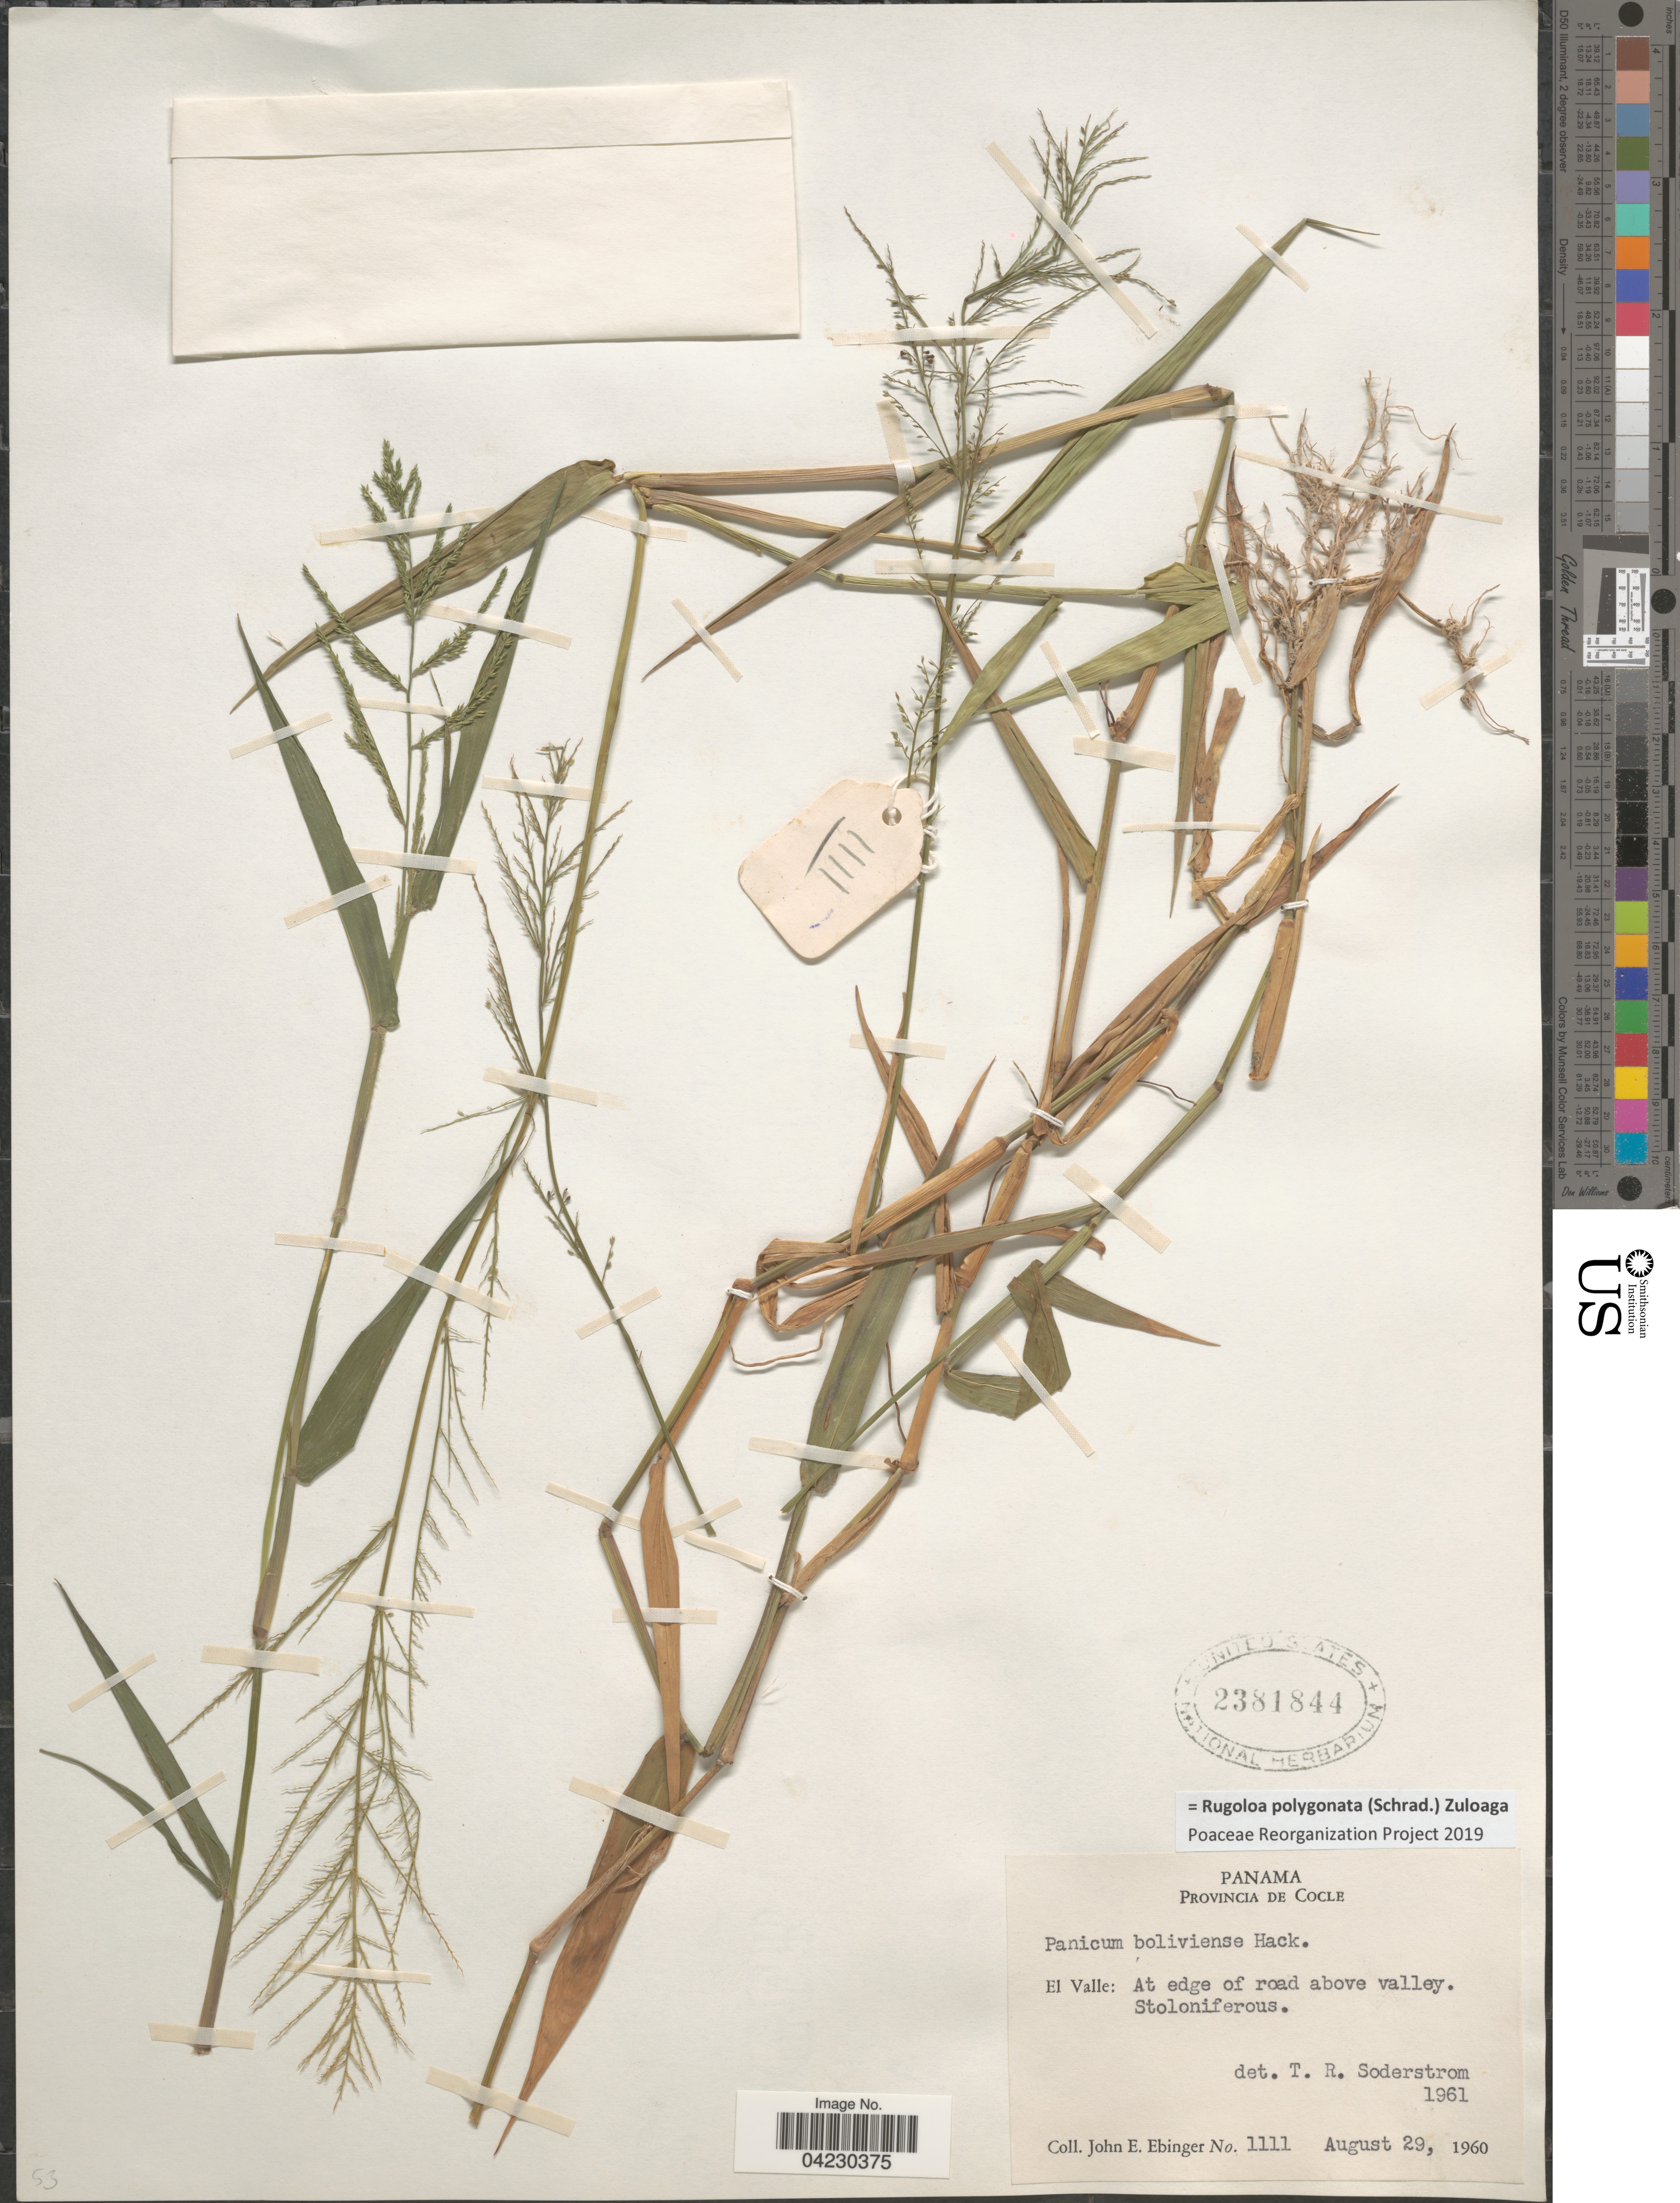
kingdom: Plantae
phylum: Tracheophyta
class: Liliopsida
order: Poales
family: Poaceae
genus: Rugoloa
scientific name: Rugoloa polygonata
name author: (Schrad.) Zuloaga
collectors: J. Ebinger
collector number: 1111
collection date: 1960-08-29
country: Panama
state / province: Cocle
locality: El Valle: At edge of road above valley. Stoloniferous.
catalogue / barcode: US 2381844